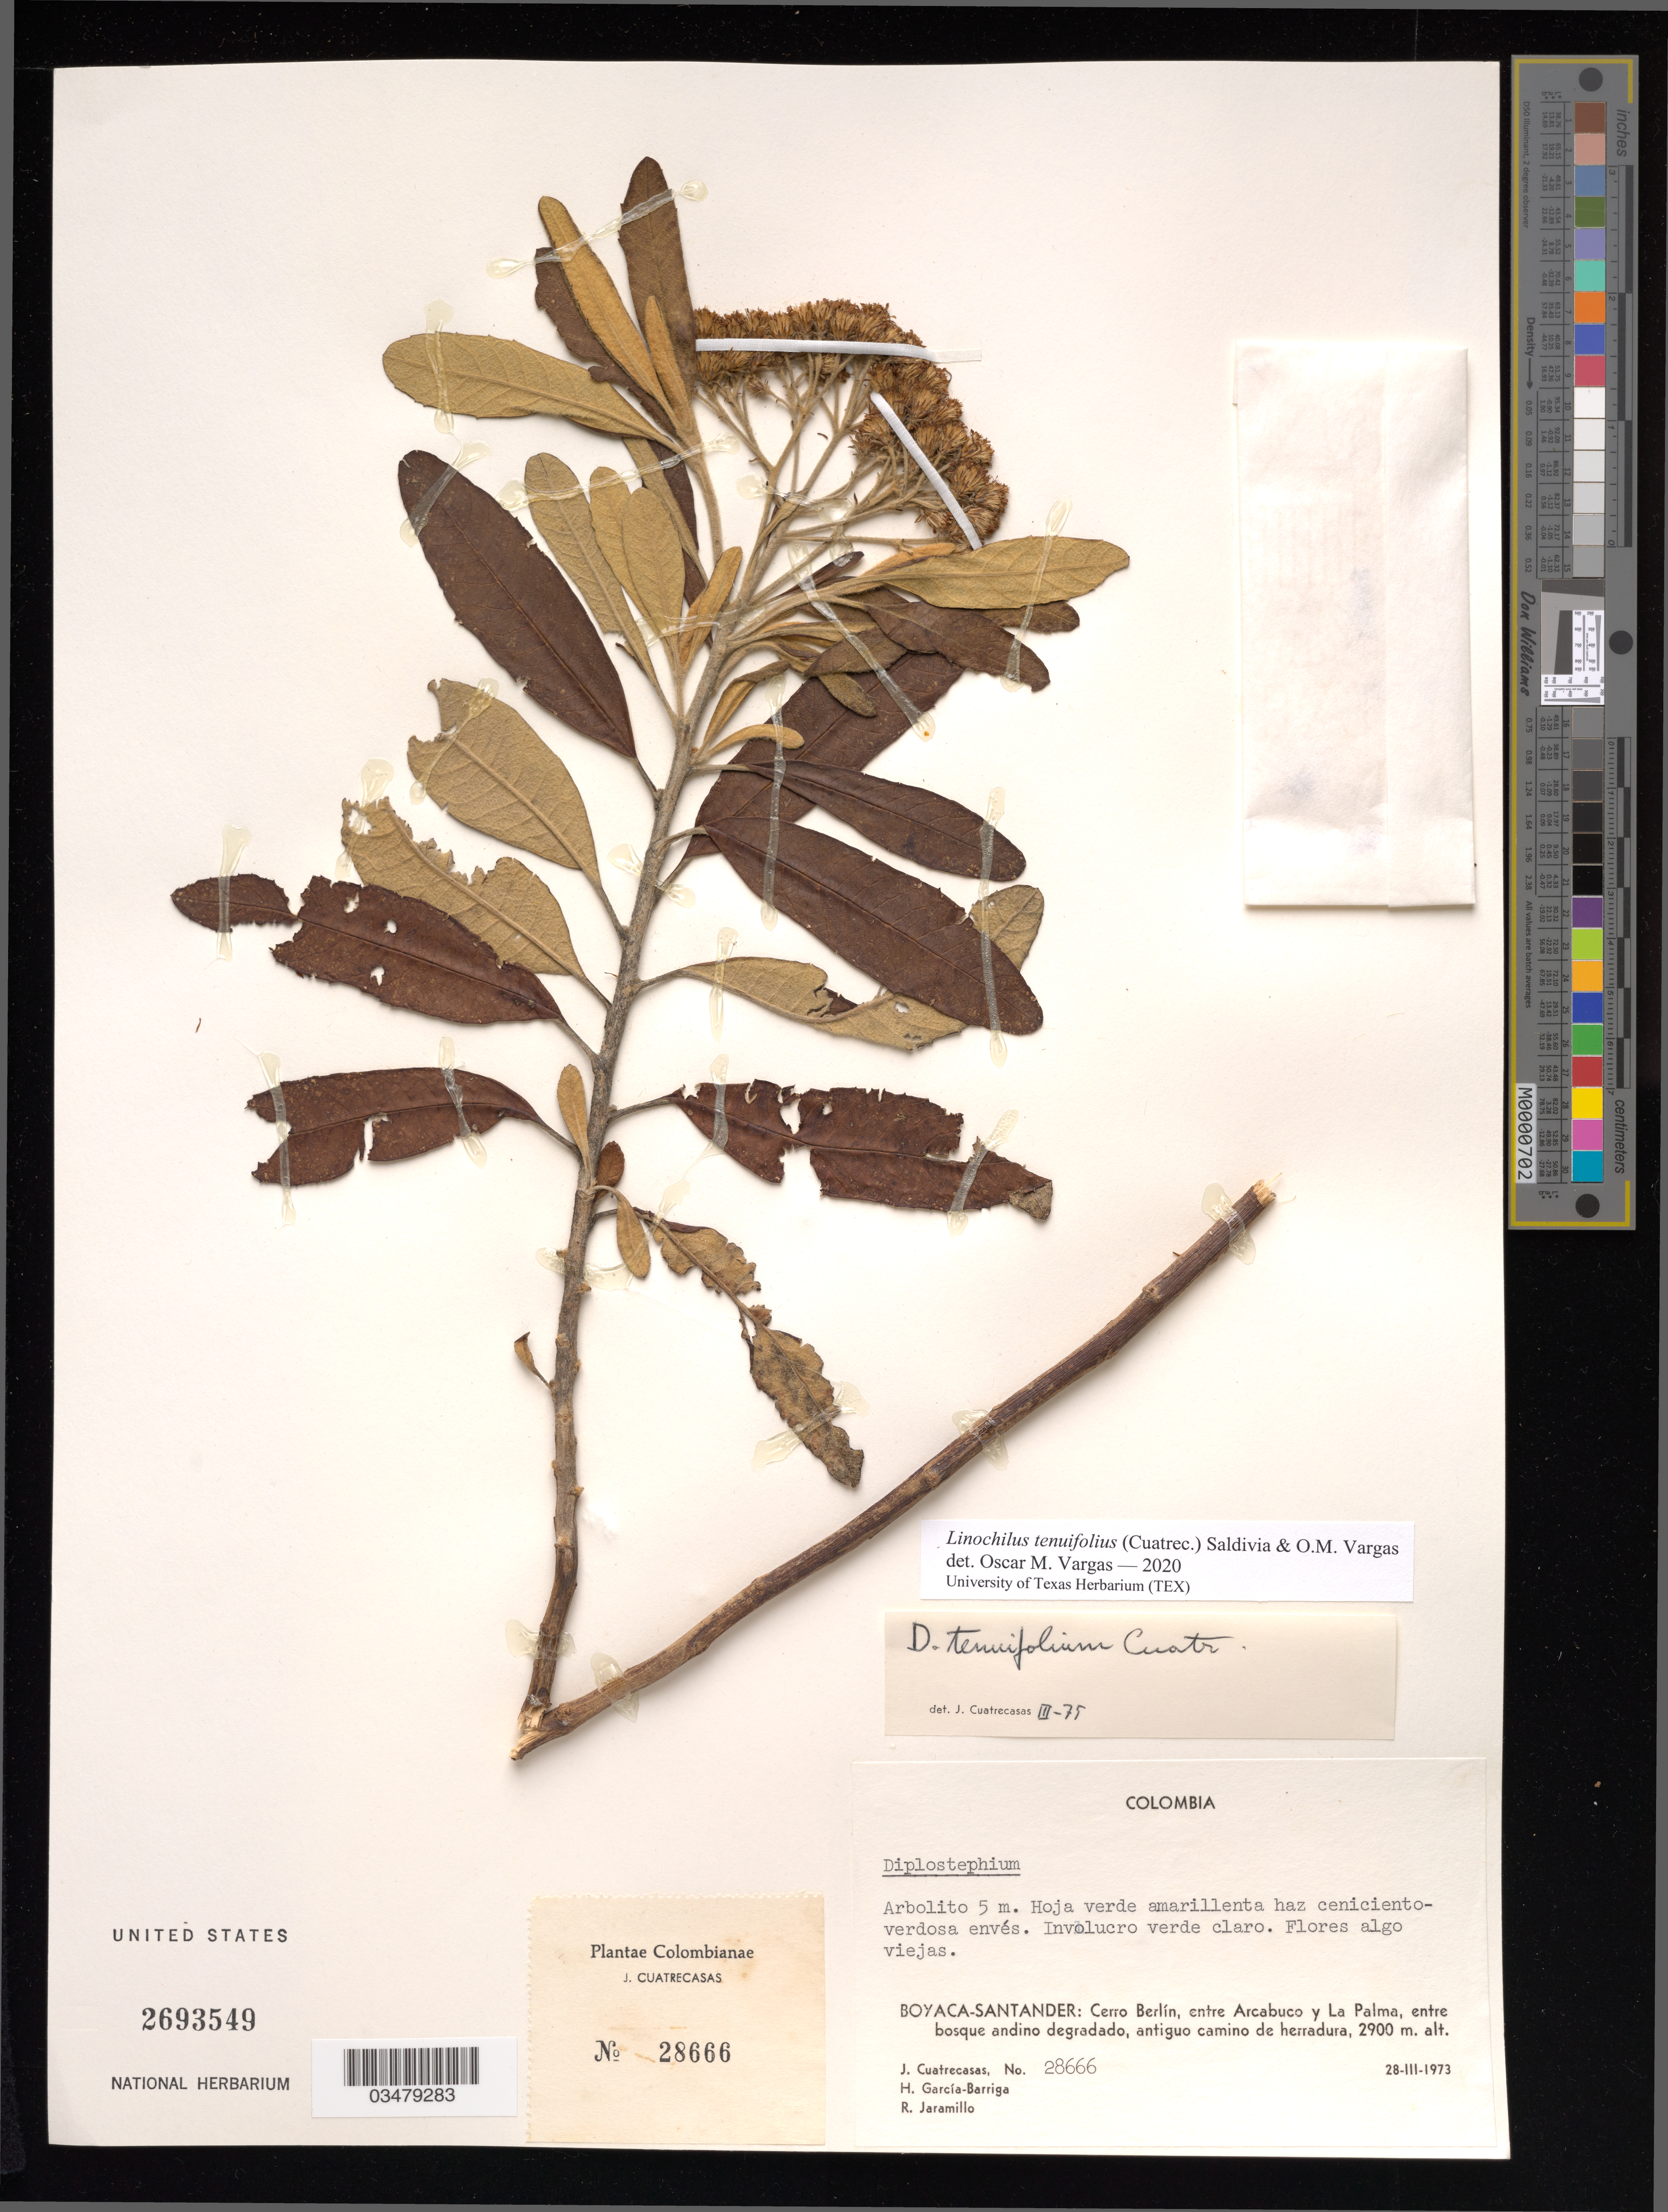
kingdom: Plantae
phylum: Tracheophyta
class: Magnoliopsida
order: Asterales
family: Asteraceae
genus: Linochilus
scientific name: Linochilus tenuifolius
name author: (Cuatrec.) Saldivia & O.M. Vargas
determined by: Vargas, Oscar M.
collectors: J. Cuatrecasas, H. García Barriga & R. Jaramillo M.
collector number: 28666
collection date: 1973-03-28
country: Colombia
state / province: Boyacá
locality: Cerro Berlín, entre Arcabuco y La Palma, entre bosque andino degradado, antiguo camino de herradura (límite entre Boyacá y Santander).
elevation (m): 2900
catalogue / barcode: US 2693549